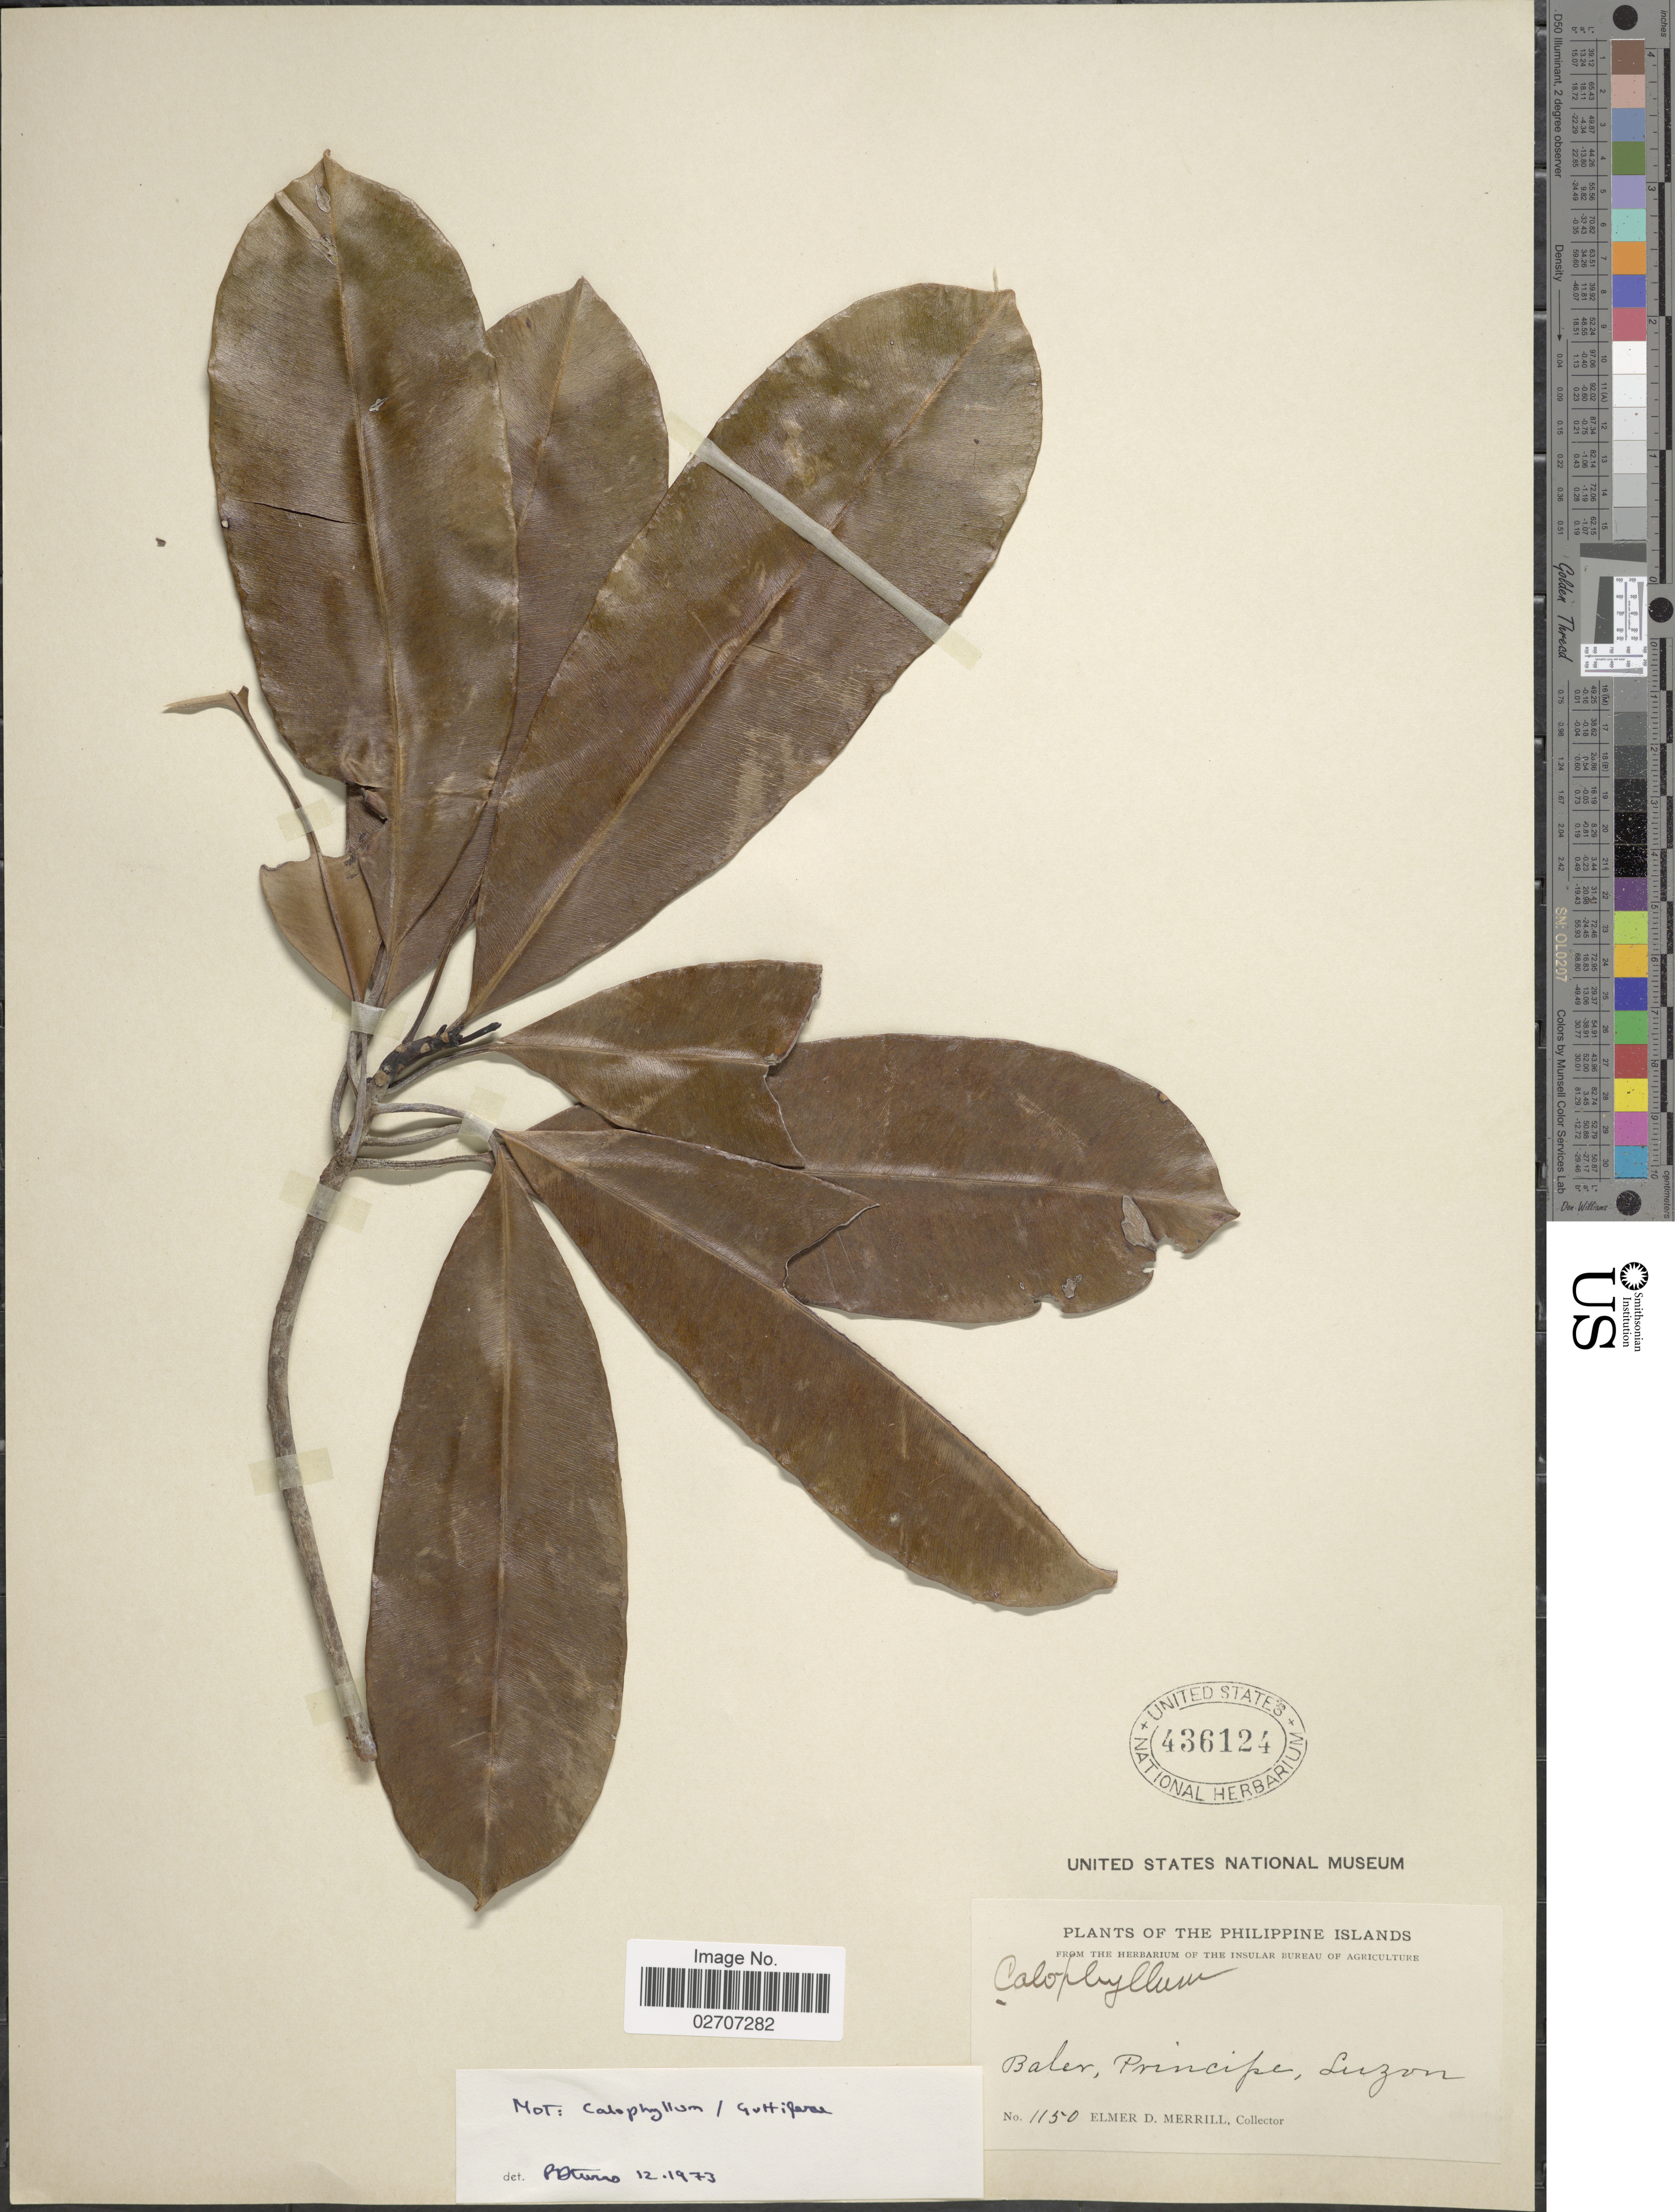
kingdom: Plantae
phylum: Tracheophyta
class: Magnoliopsida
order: Ericales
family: Sapotaceae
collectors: E. D. Merrill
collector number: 1150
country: Philippines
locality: Baler, Principe, Luzon.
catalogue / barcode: US 436124